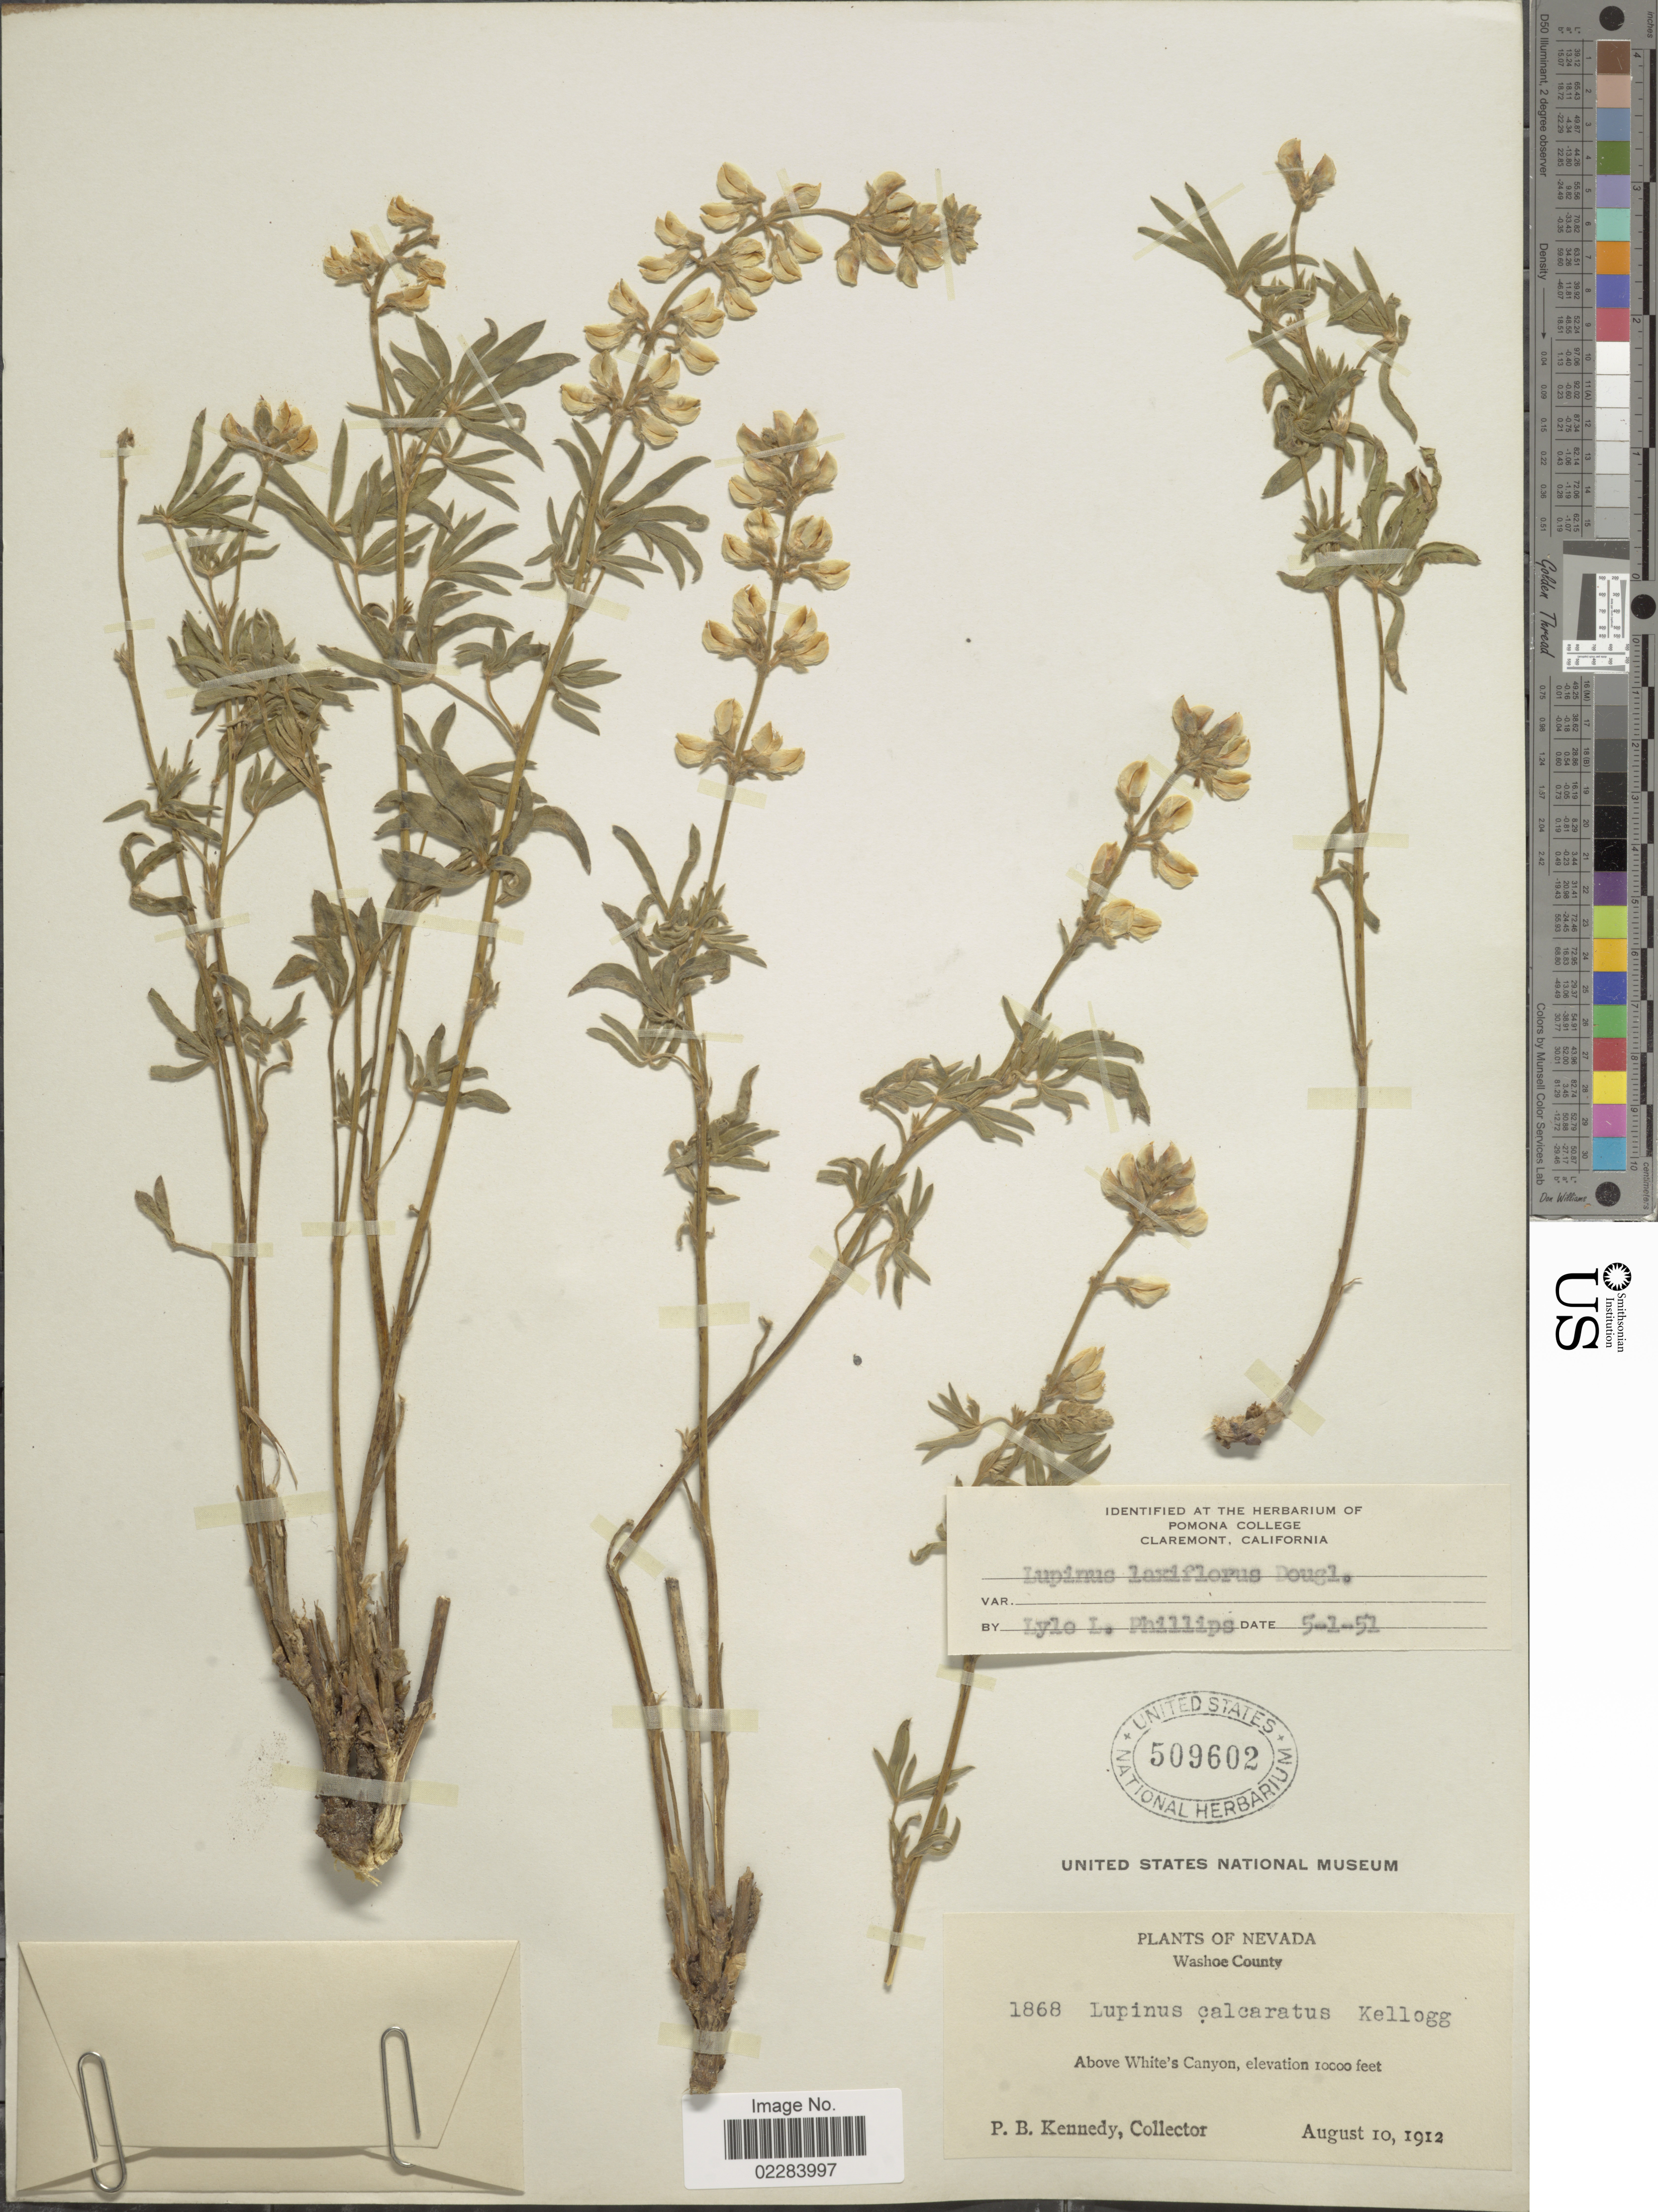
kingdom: Plantae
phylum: Tracheophyta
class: Magnoliopsida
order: Fabales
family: Fabaceae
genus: Lupinus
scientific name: Lupinus arbustus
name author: Lindl.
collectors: P. B. Kennedy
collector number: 1868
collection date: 1912-08-10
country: United States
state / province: Nevada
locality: Washoe County. Above Whites Canyon.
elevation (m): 3048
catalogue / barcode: US 509602